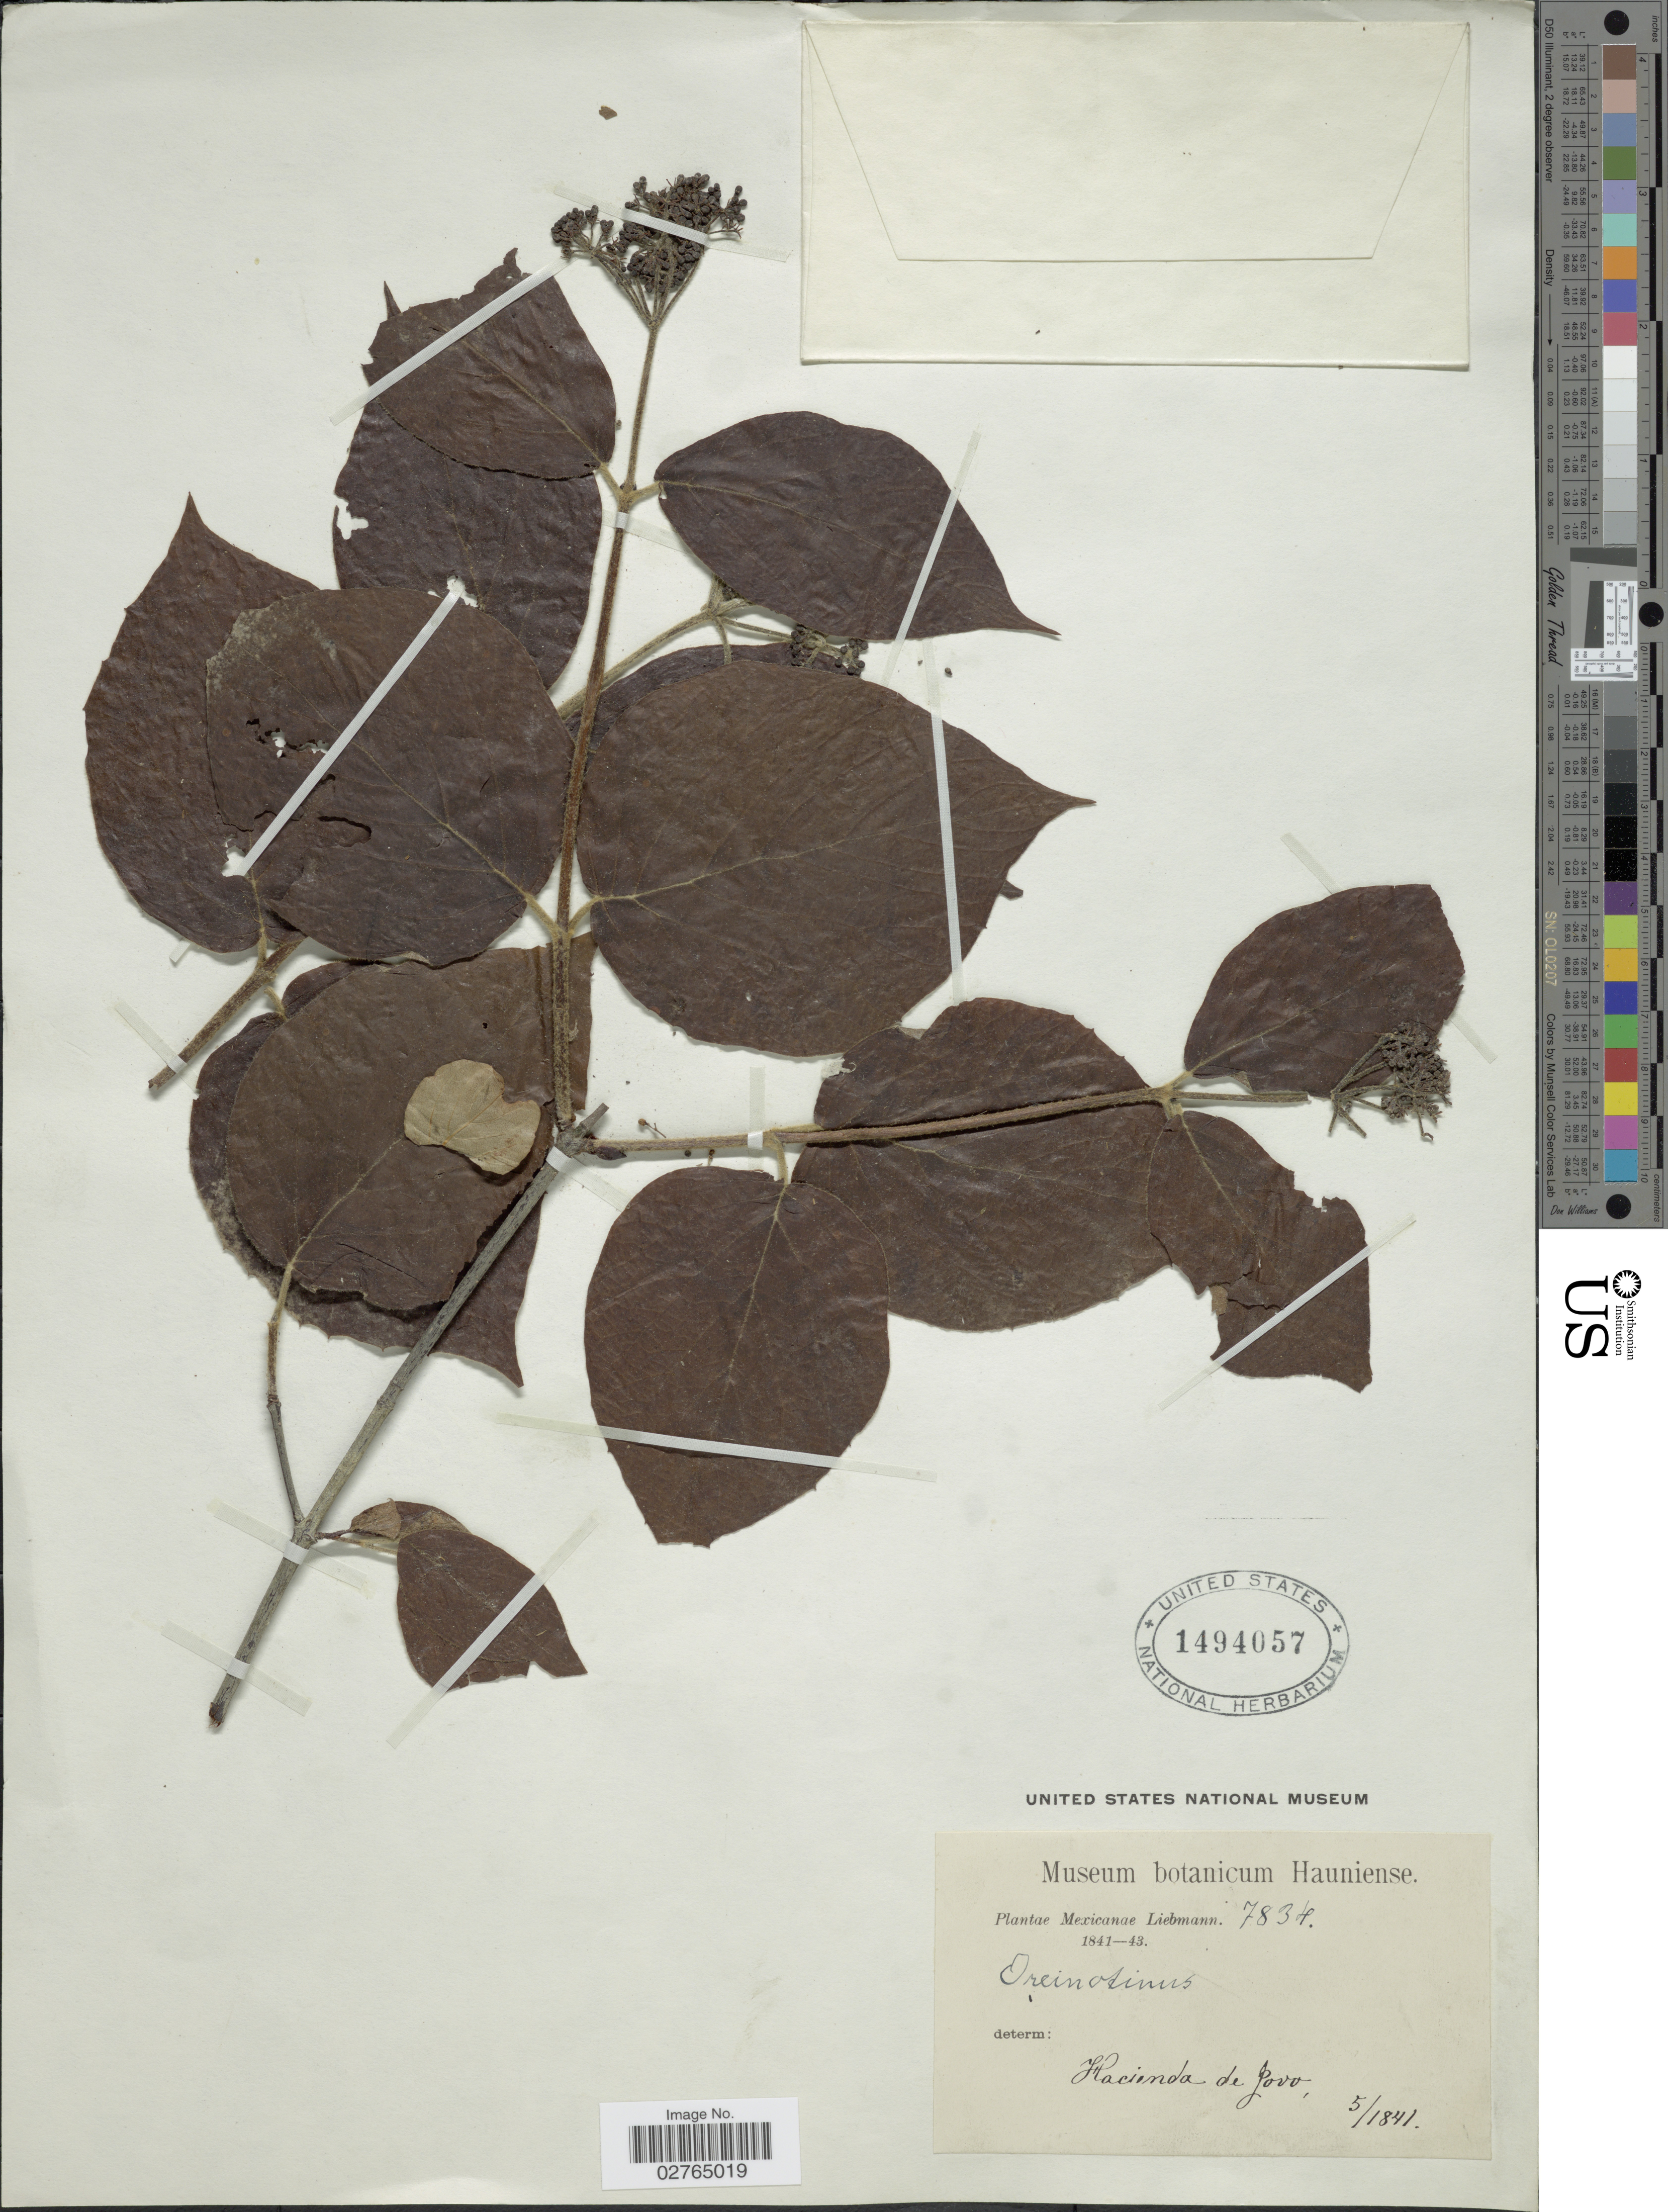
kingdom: Plantae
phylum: Tracheophyta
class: Magnoliopsida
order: Dipsacales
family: Viburnaceae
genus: Viburnum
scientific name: Viburnum sp.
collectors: Liebmann, --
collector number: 7834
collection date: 1841-05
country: Mexico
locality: Haciendo de Jovo.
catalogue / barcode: US 1494057